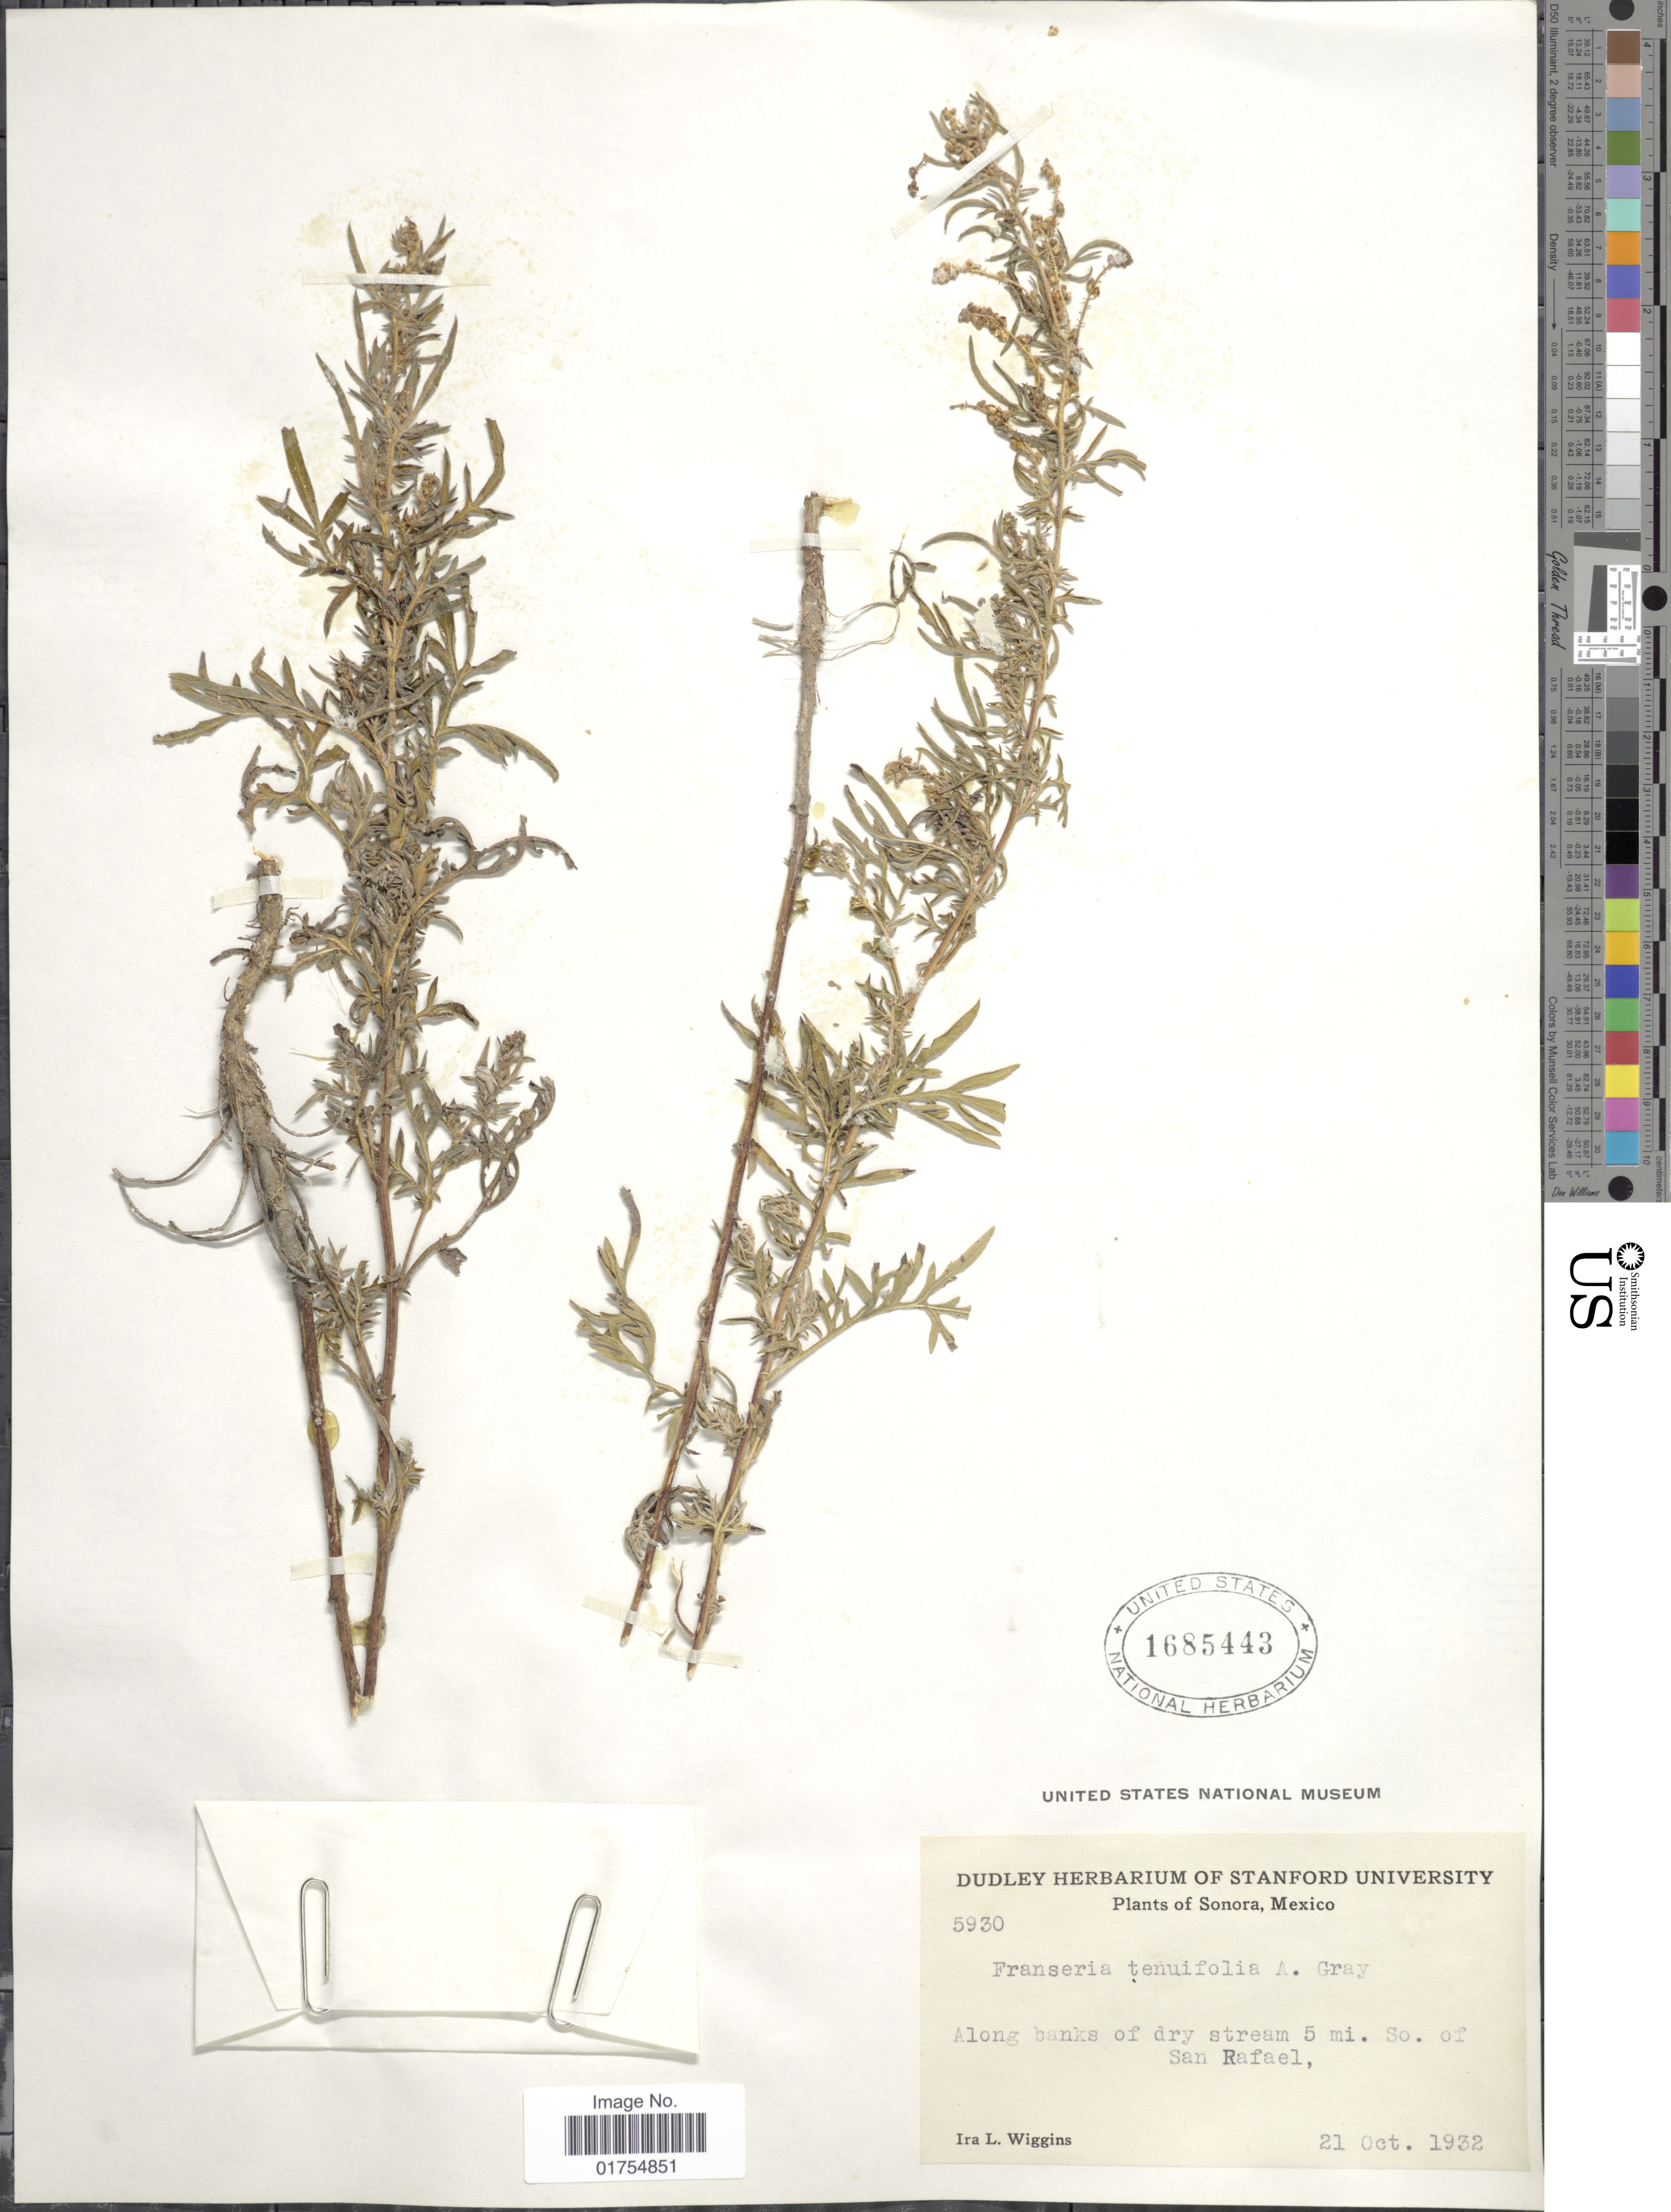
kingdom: Plantae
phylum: Tracheophyta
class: Magnoliopsida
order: Asterales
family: Asteraceae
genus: Franseria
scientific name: Franseria confertiflora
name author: (DC.) Rydb.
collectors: I. L. Wiggins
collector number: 5930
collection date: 1932-10-21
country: Mexico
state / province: Sonora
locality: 5 mi. So of San Rafael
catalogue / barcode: US 1685443